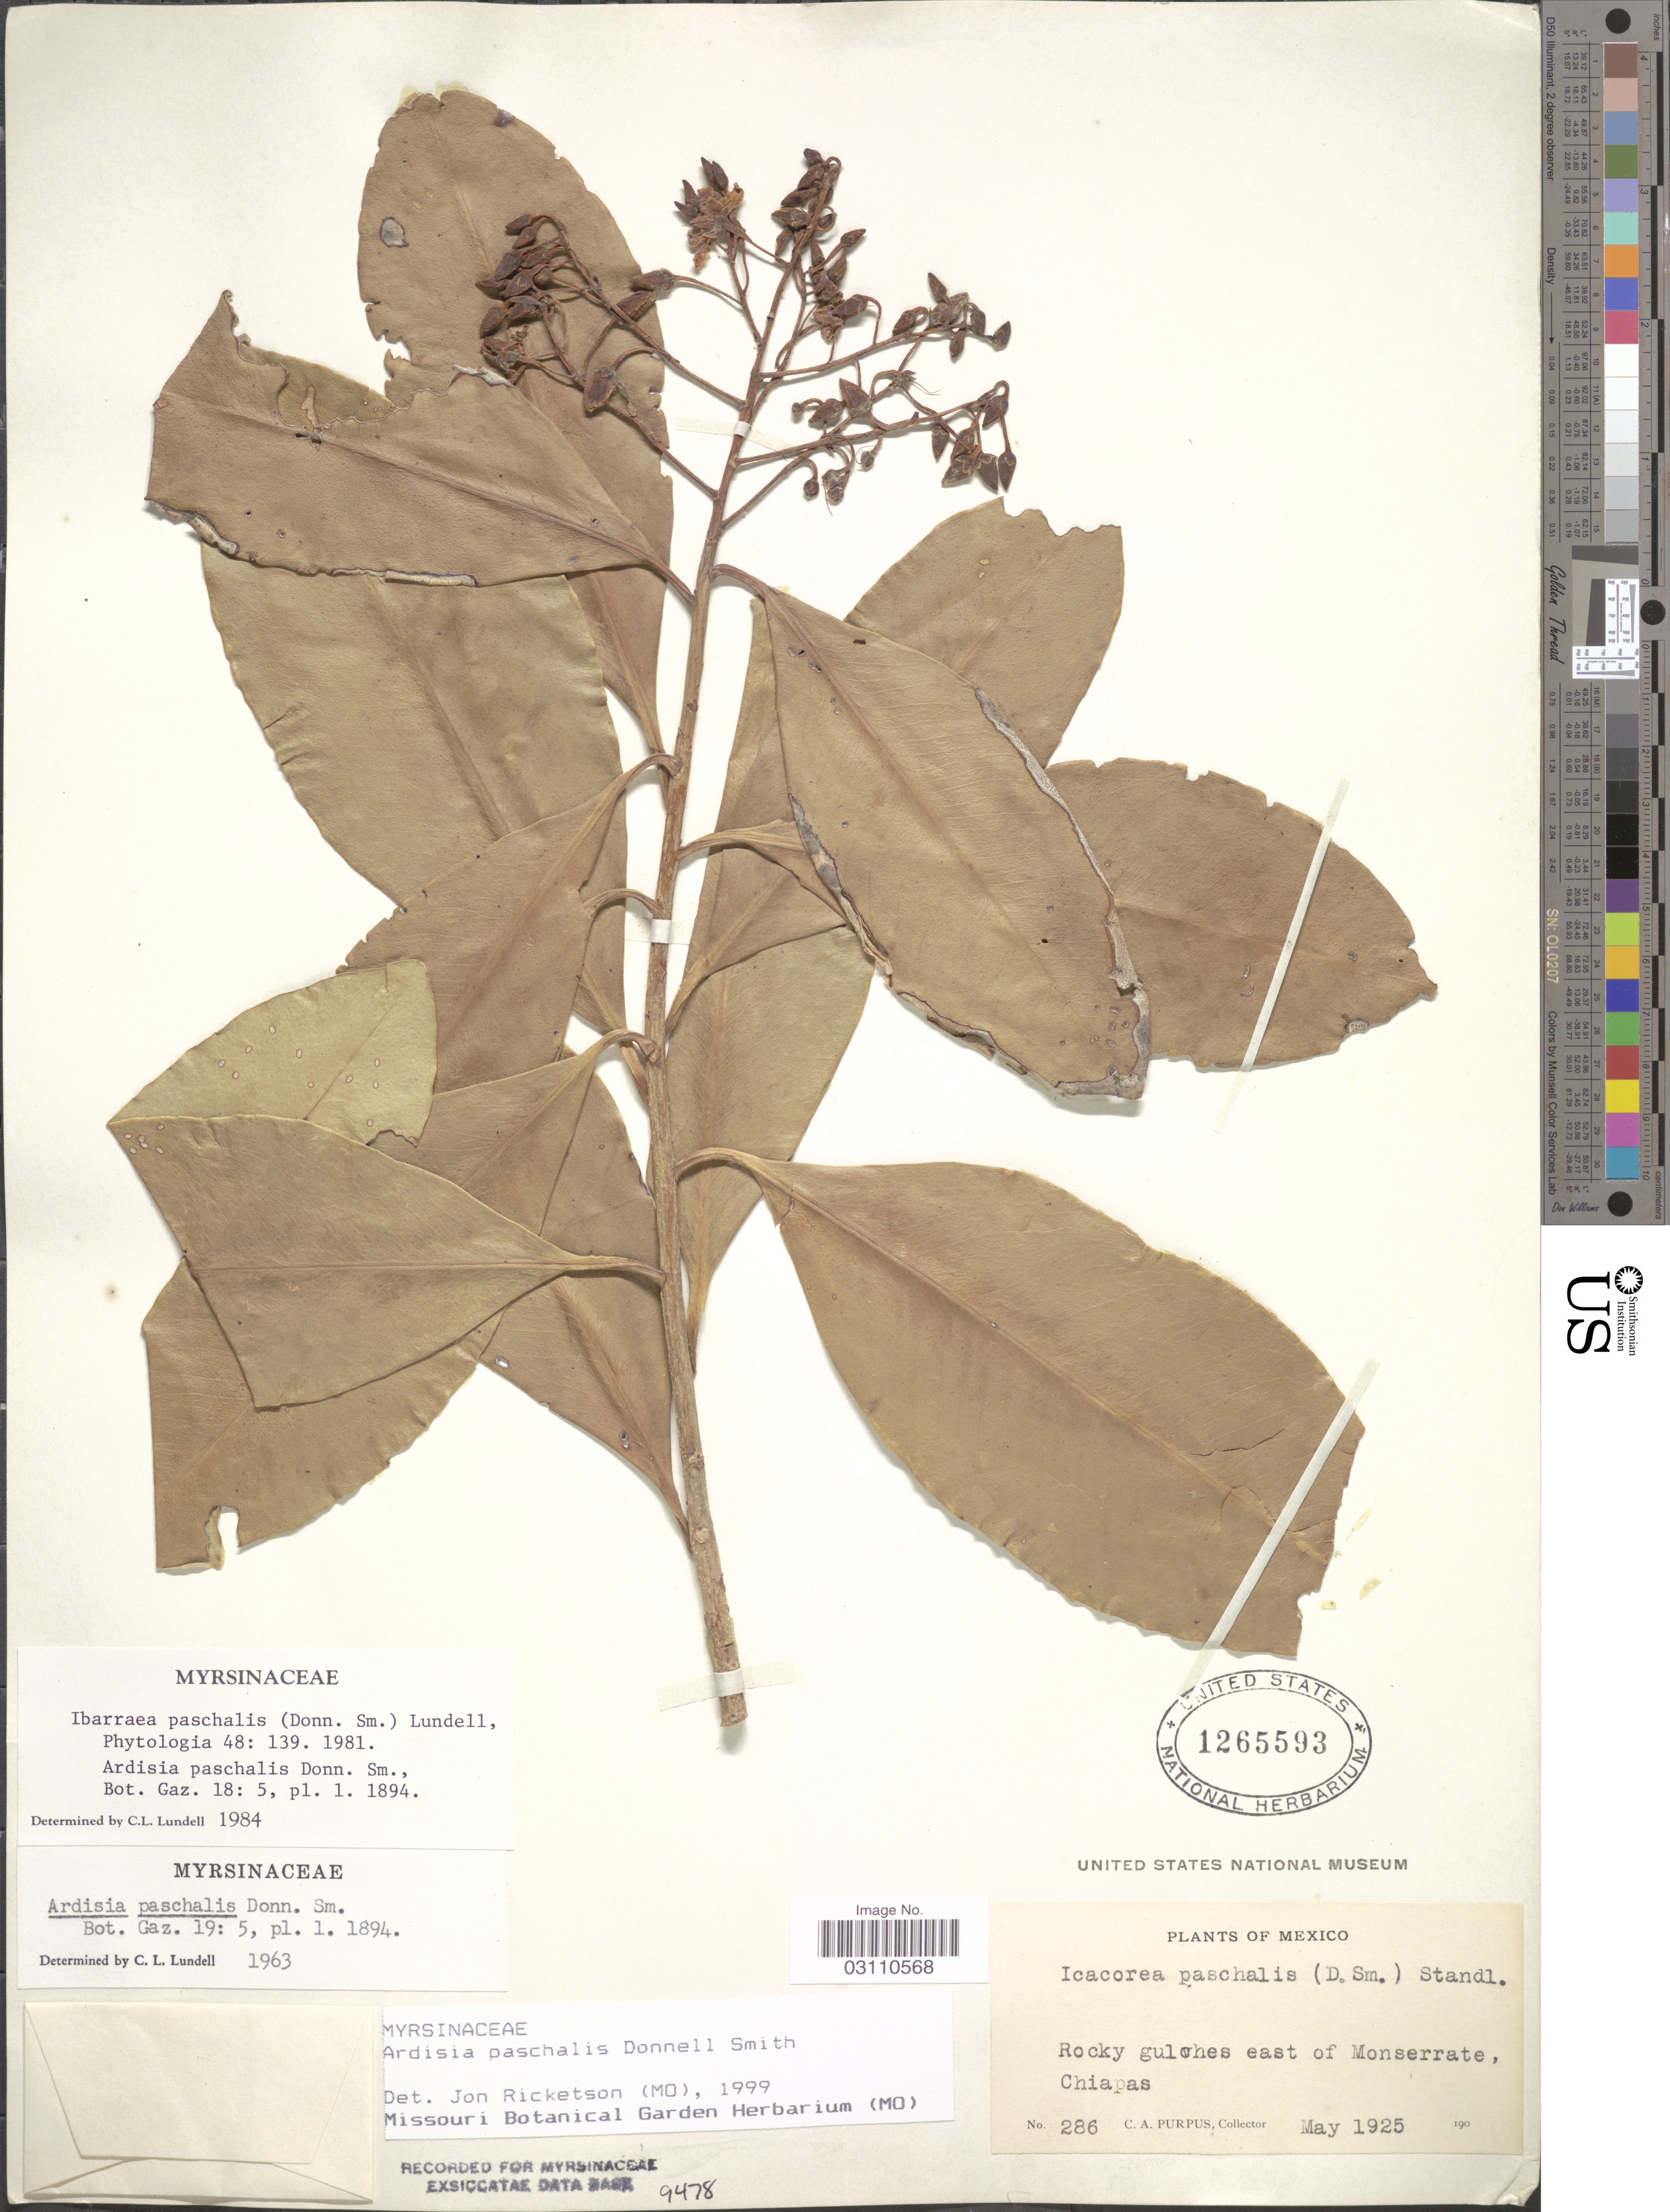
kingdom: Plantae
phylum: Tracheophyta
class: Magnoliopsida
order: Ericales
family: Primulaceae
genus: Ardisia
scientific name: Ardisia paschalis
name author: Donn. Sm.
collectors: C. A. Purpus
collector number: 286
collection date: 1925-05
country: Mexico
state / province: Chiapas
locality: Rocky gulches east of Monserrate.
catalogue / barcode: US 1265593